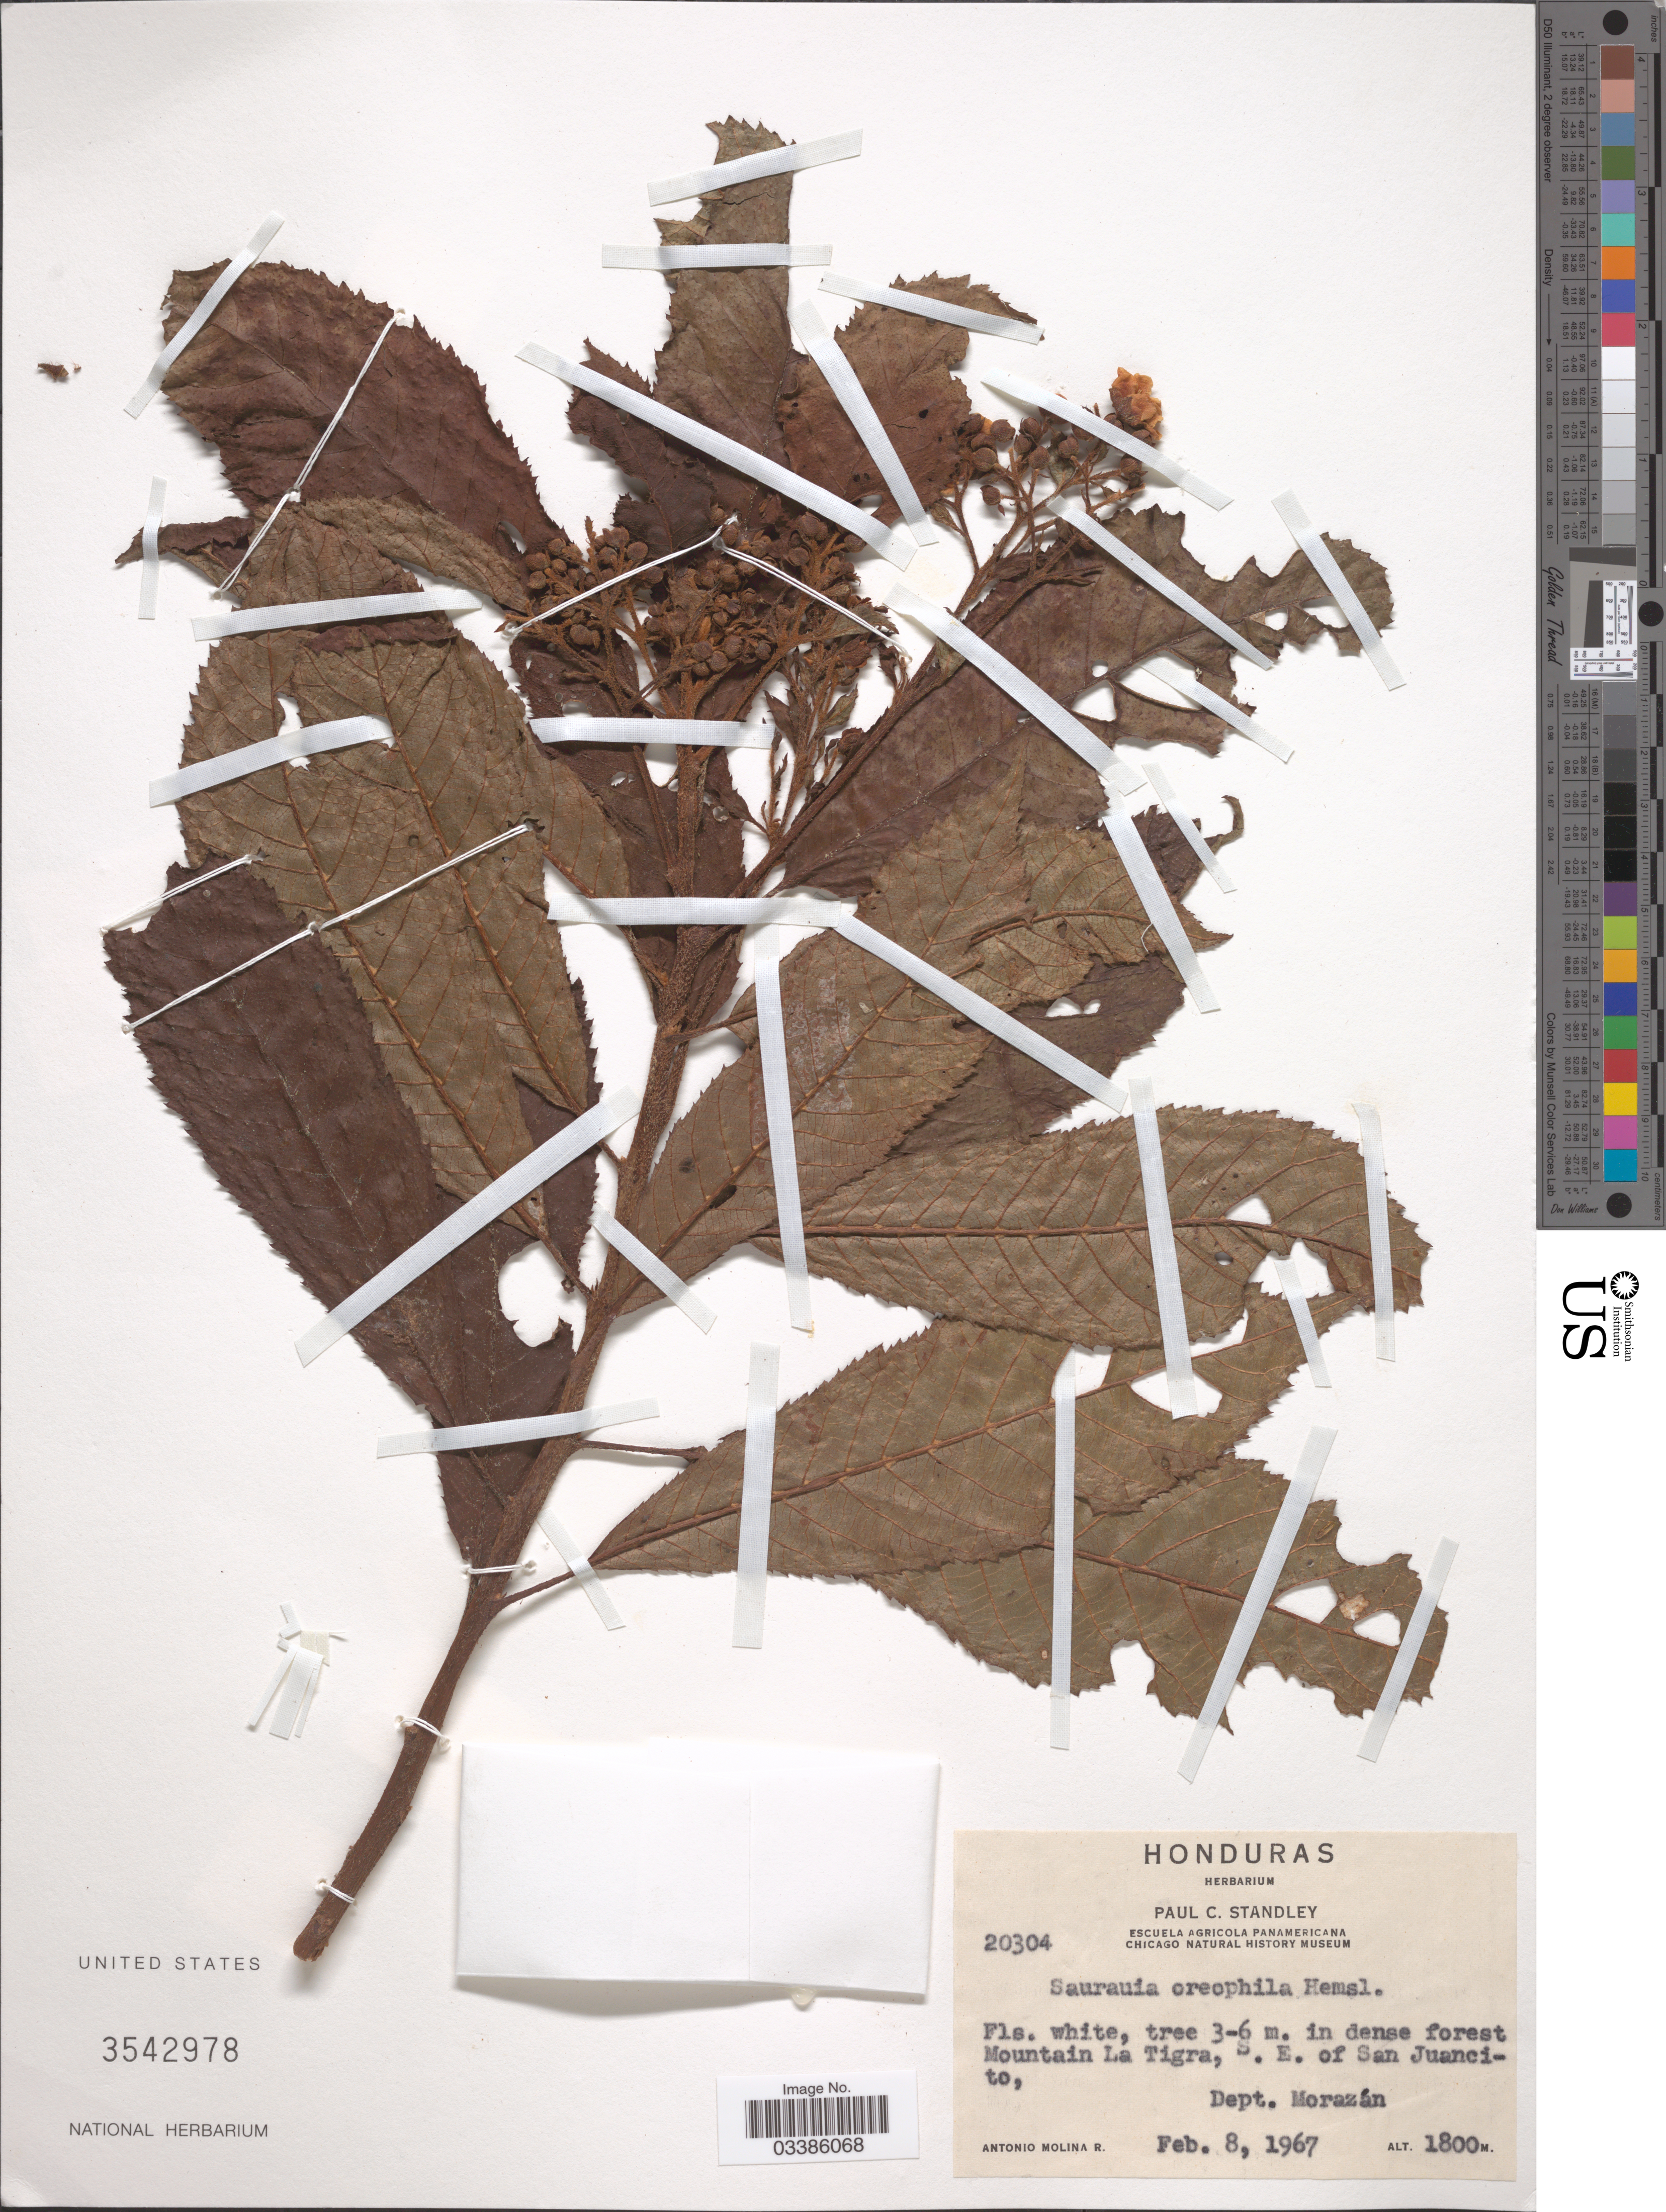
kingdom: Plantae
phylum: Tracheophyta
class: Magnoliopsida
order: Ericales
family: Actinidiaceae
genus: Saurauia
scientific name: Saurauia oreophila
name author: Hemsl.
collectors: A. Molina R.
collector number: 20304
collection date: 1967-02-08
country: Honduras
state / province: Fco. Morazán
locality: In dense forest Mountain La Tigra, S.E. of San Juancito, Dept. Morazán.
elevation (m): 1800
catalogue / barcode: US 3542978